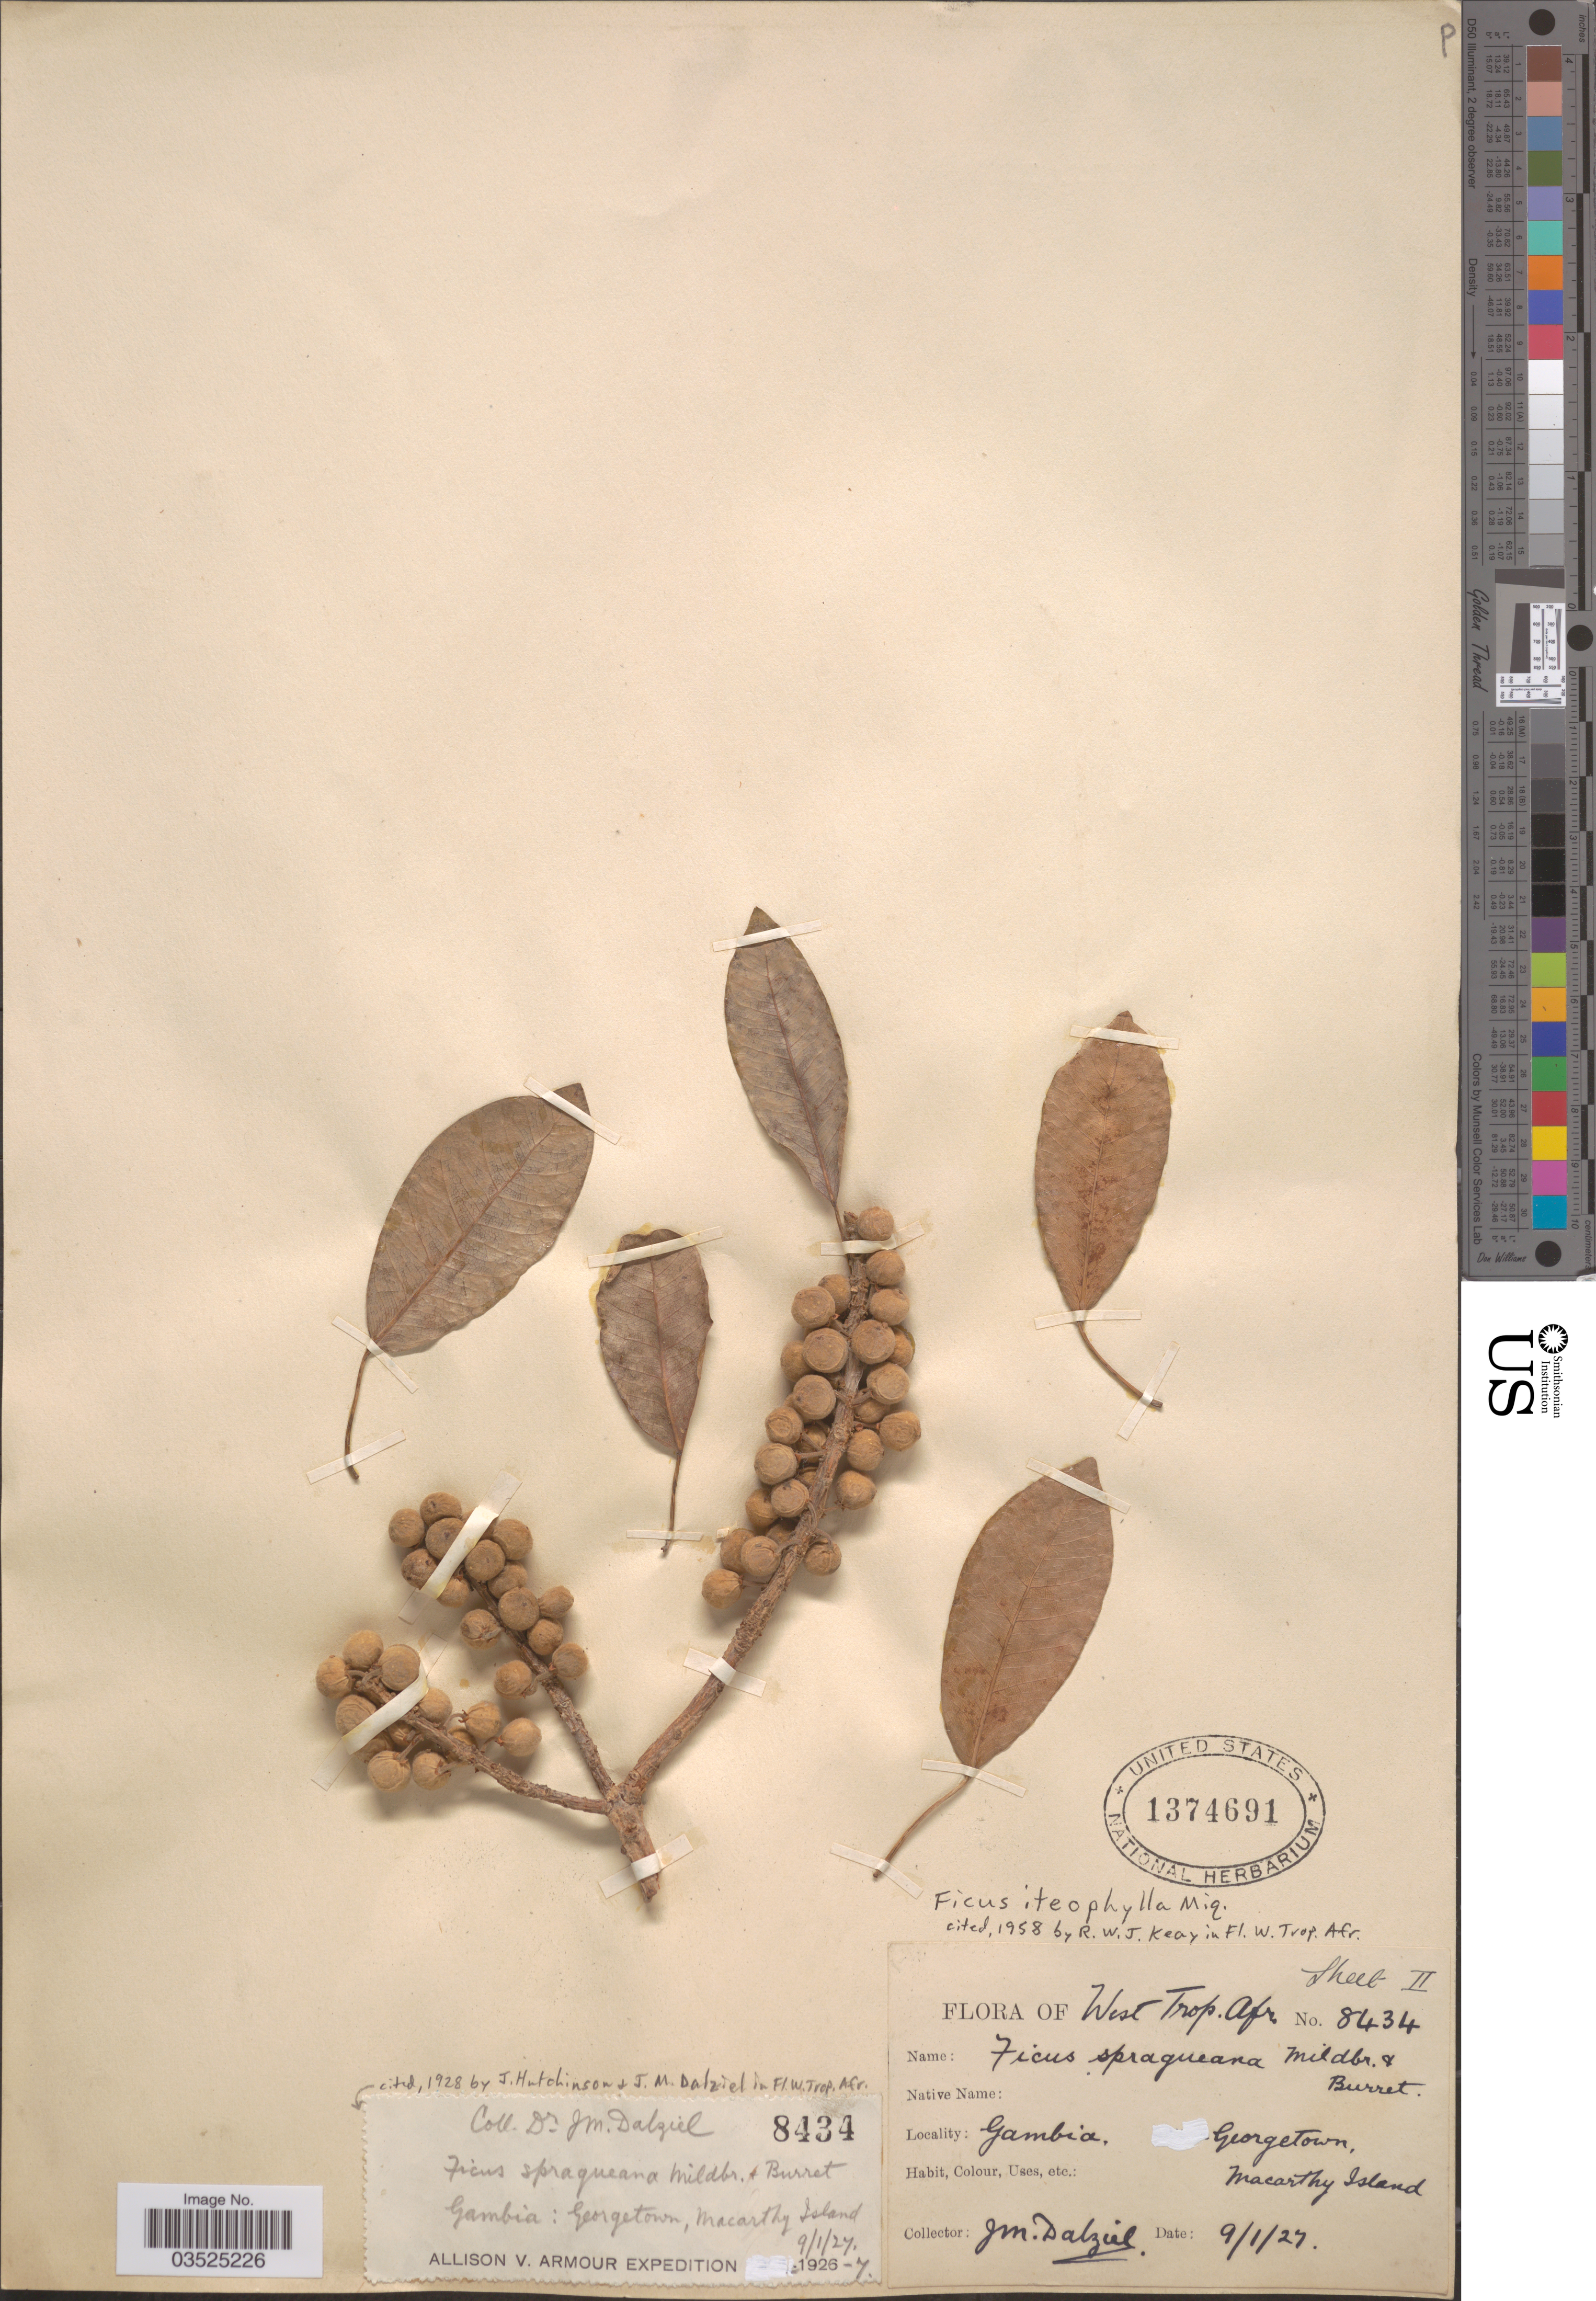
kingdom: Plantae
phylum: Tracheophyta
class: Magnoliopsida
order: Rosales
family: Moraceae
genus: Ficus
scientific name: Ficus iteophylla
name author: Miq.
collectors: J. Dalziel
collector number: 8434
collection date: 1927-01-09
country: Gambia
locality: Georgetown, Macarthy Island. West Trop. Afr.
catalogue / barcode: US 1374691